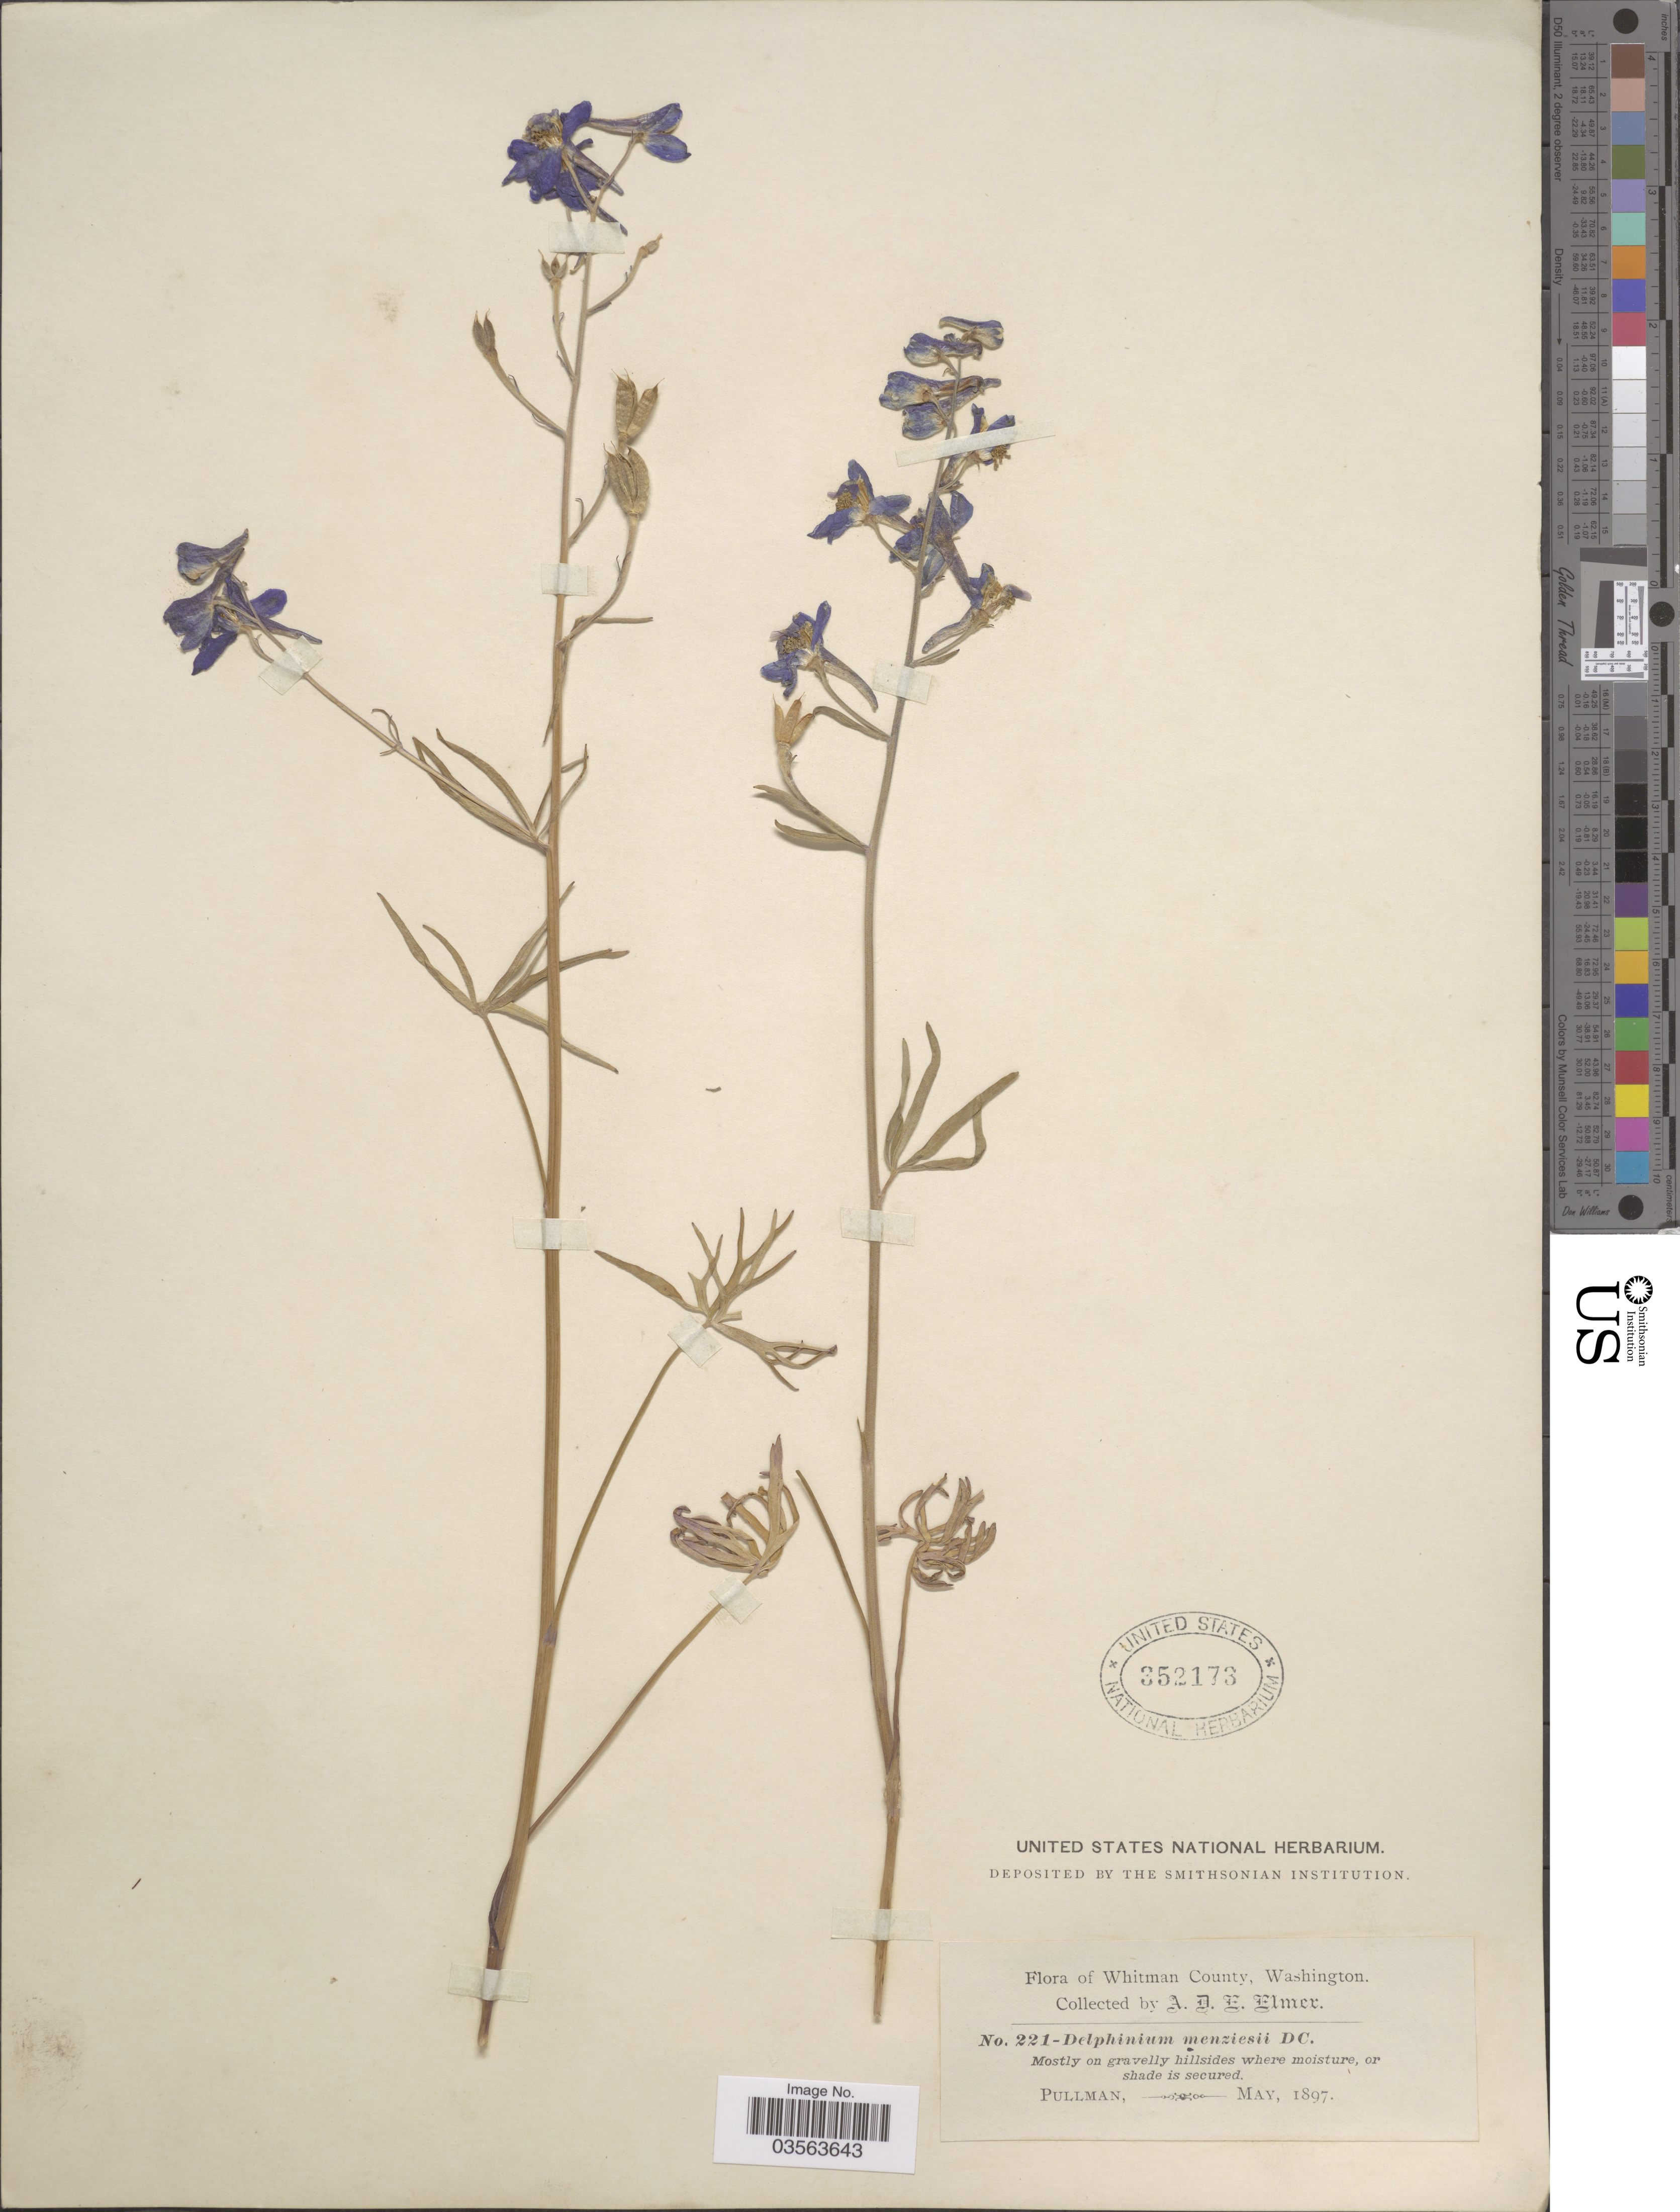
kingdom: Plantae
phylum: Tracheophyta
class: Magnoliopsida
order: Ranunculales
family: Ranunculaceae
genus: Delphinium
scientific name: Delphinium menziesii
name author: DC.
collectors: A. D. E. Elmer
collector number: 221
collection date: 1897-05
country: United States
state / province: Washington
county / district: Whitman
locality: Whitman County. Pullman.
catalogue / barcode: US 352173